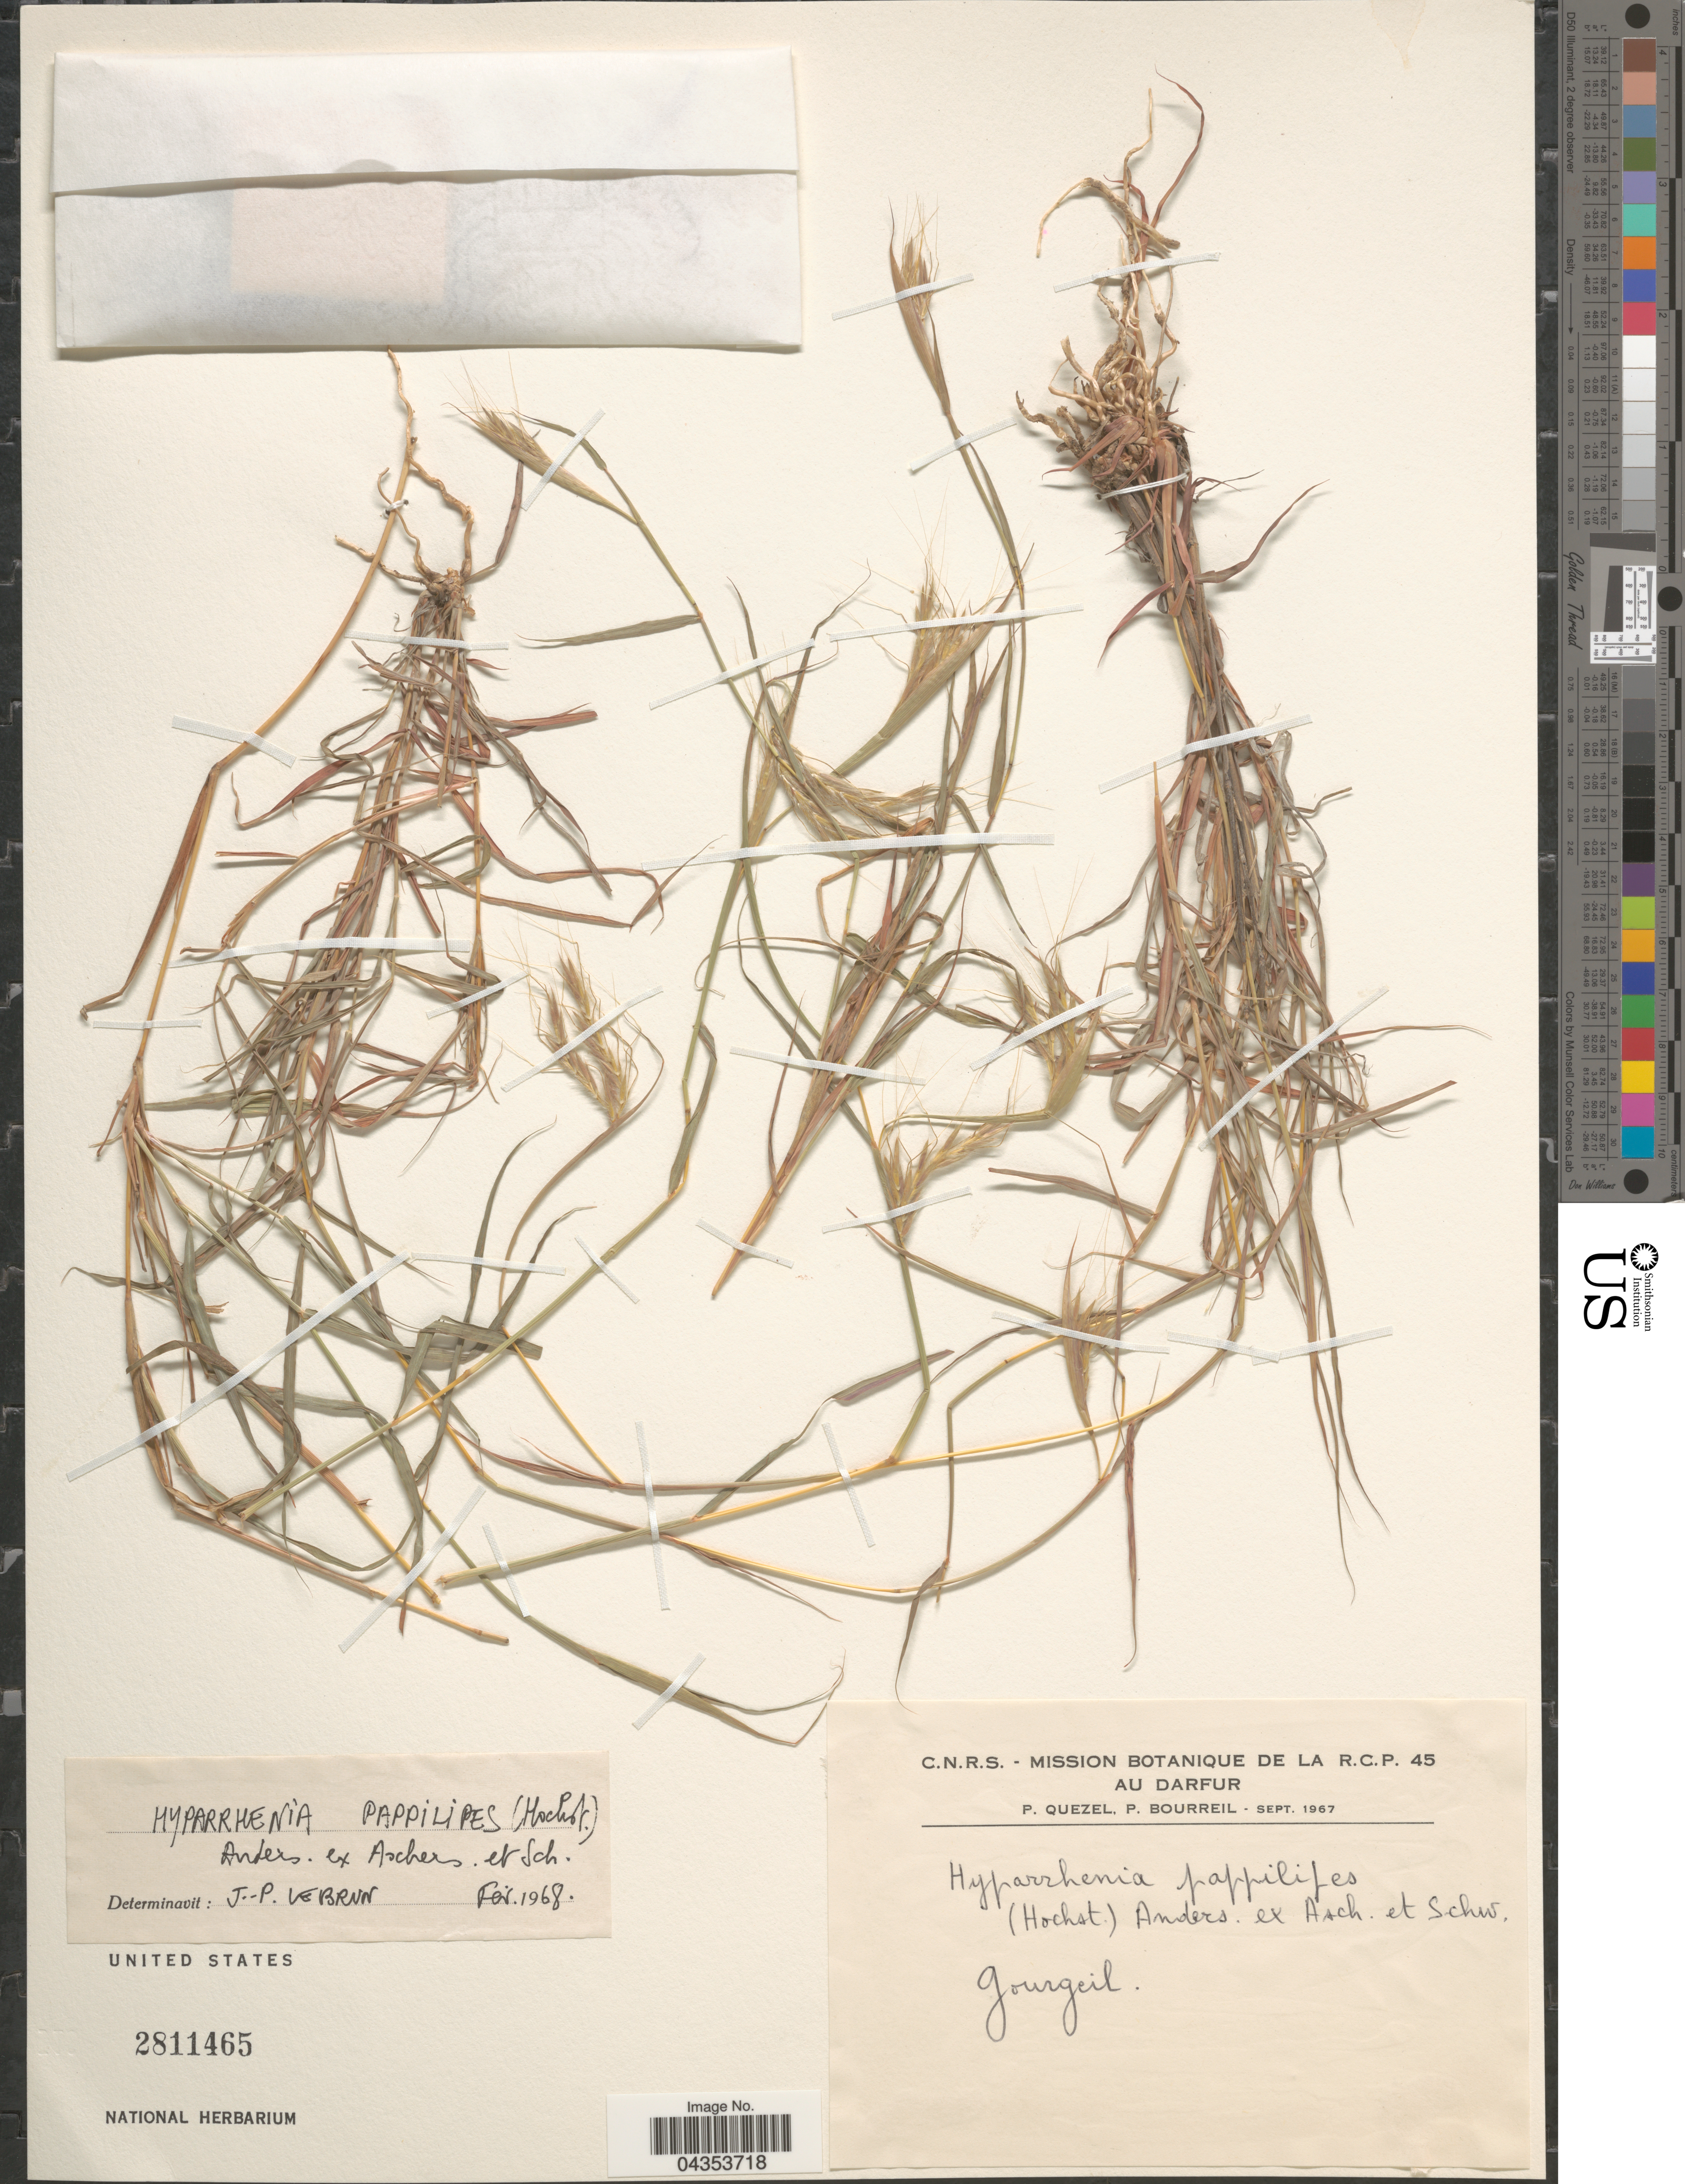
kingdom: Plantae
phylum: Tracheophyta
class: Liliopsida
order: Poales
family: Poaceae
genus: Hyparrhenia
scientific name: Hyparrhenia papillipes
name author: (Hochst. ex A. Rich.) Andersson ex Stapf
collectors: P. Quezel & P. Bourreil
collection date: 1967-09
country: Sudan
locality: Mission Botanique de la R.C.P. 45 au Darfur. Gourgeil.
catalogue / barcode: US 2811465